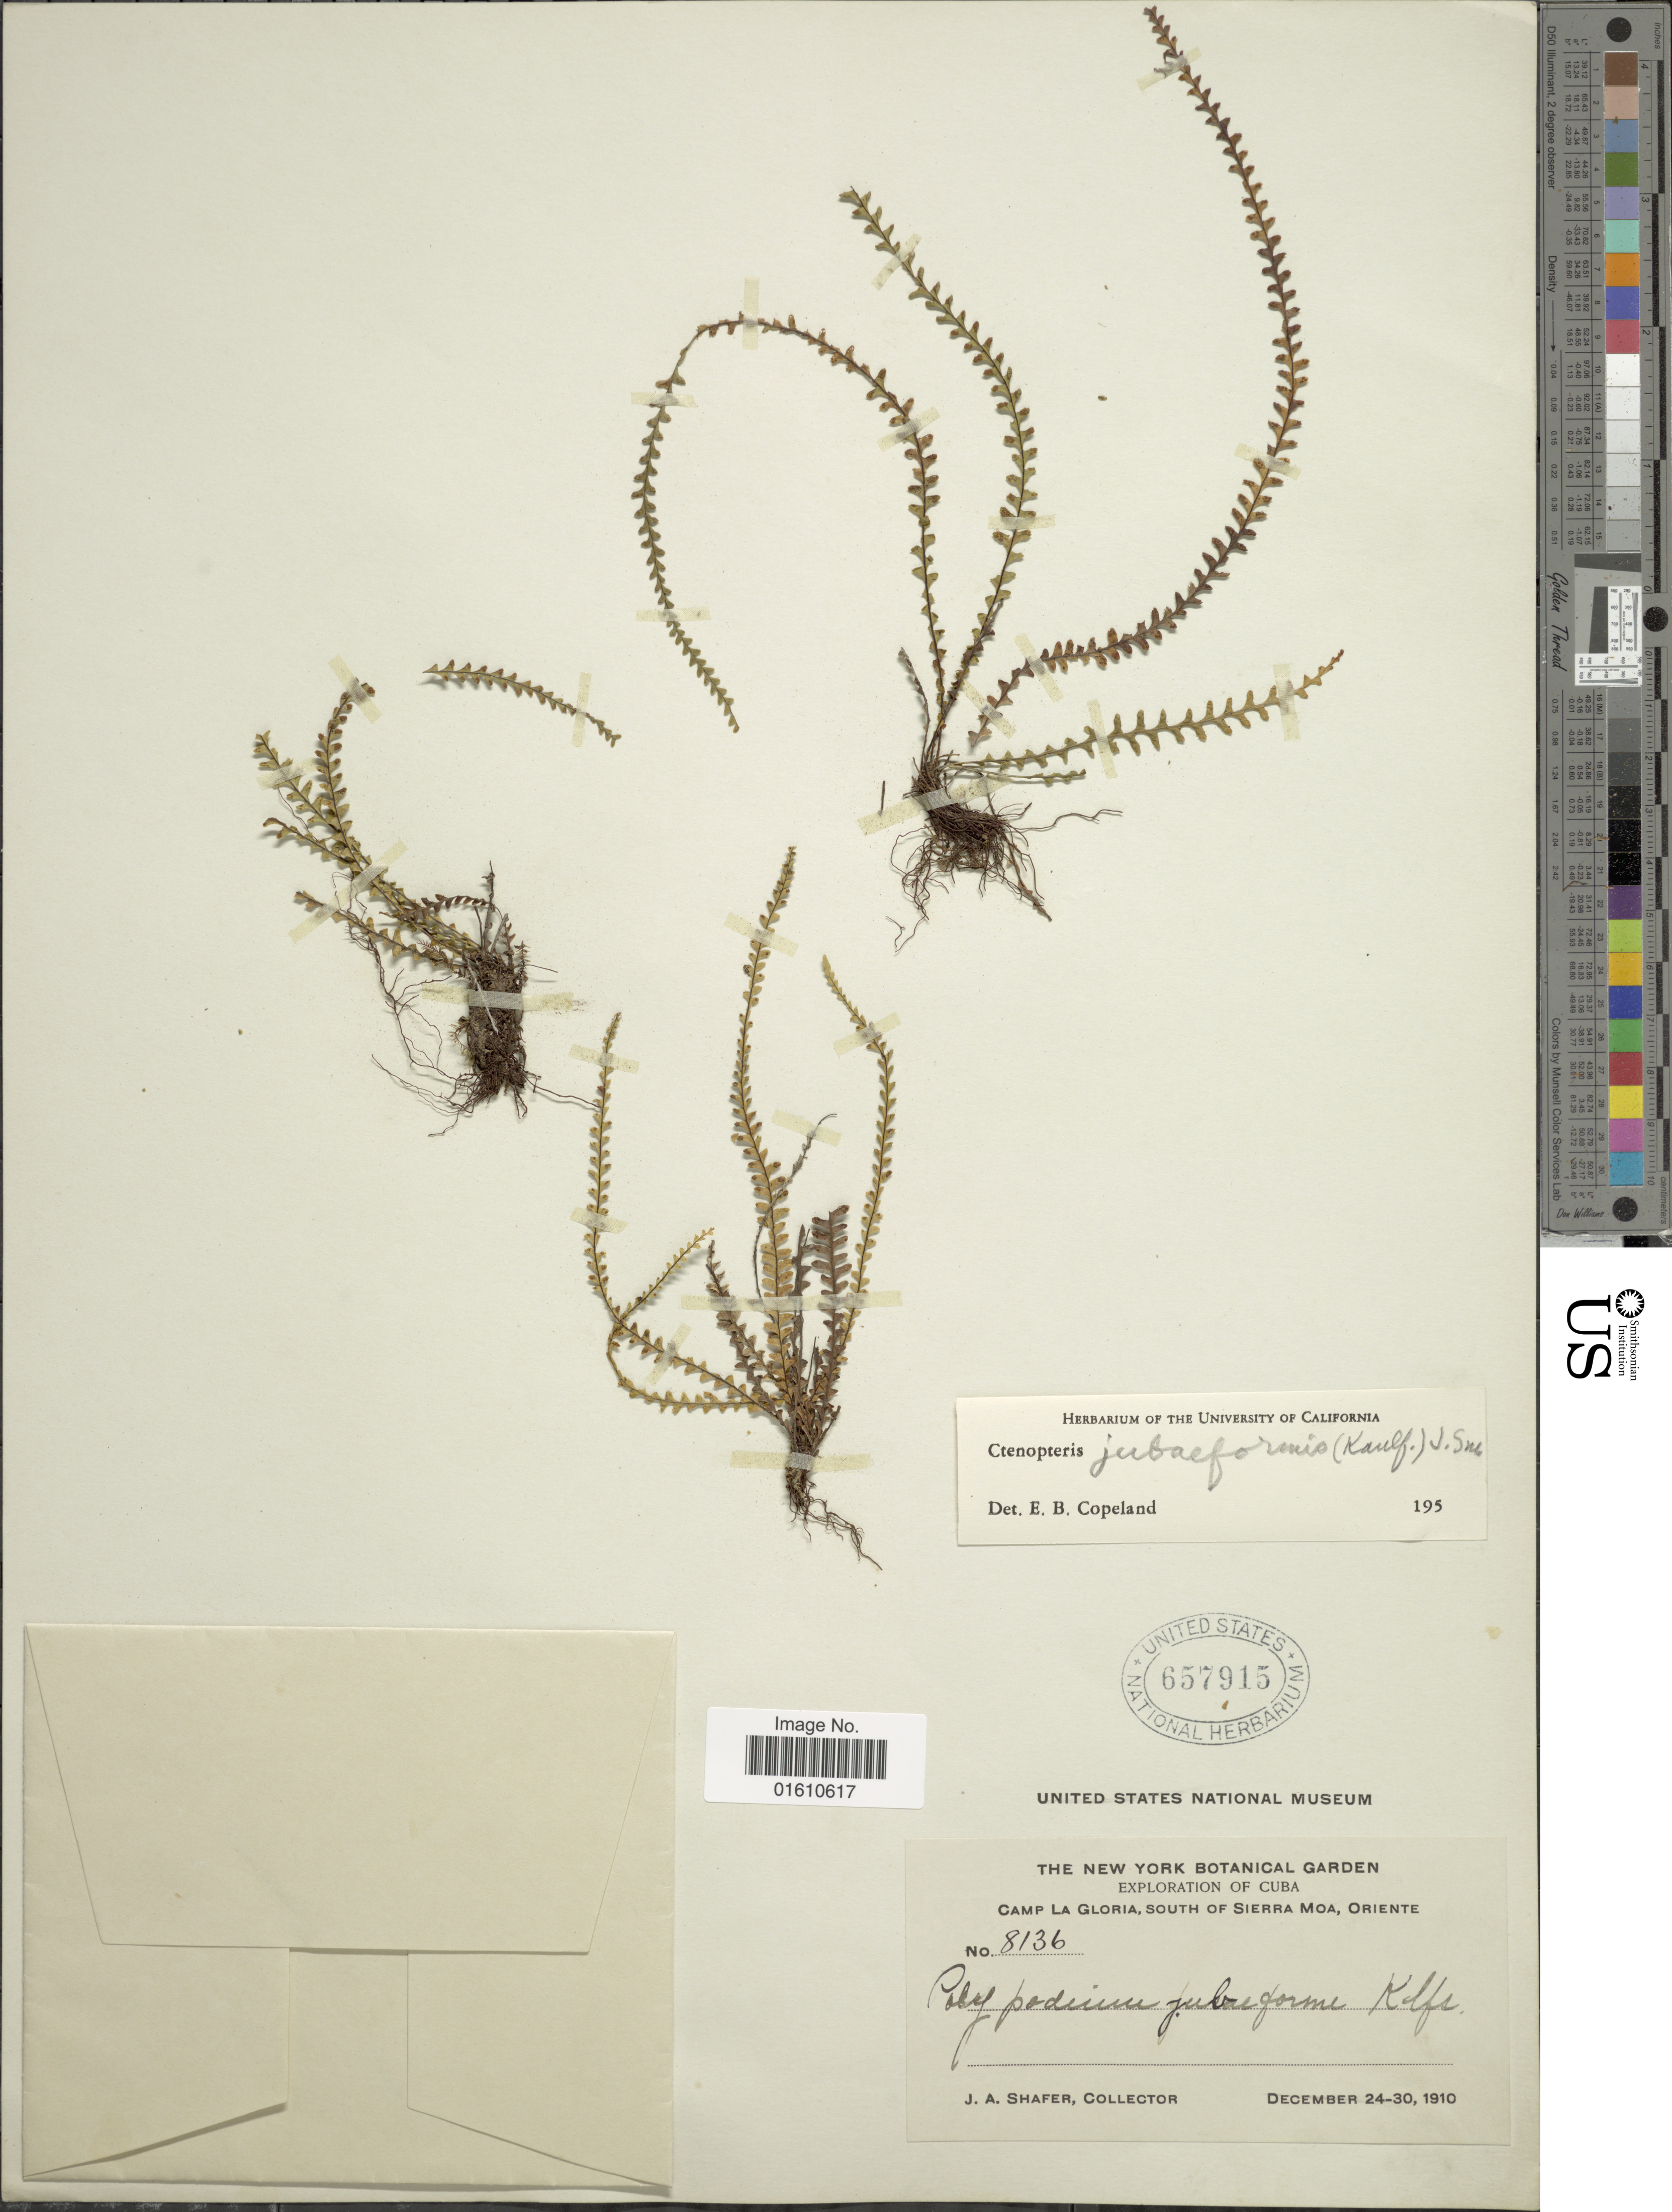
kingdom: Plantae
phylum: Tracheophyta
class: Polypodiopsida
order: Polypodiales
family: Polypodiaceae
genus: Lellingeria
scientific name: Lellingeria suspensa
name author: (L.) A.R. Sm. & R.C. Moran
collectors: J. A. Shafer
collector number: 8136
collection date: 1910-12-24/1910-12-30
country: Cuba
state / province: Oriente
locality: Camp La Gloria, South of Sierra Moa, Oriente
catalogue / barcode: US 657915